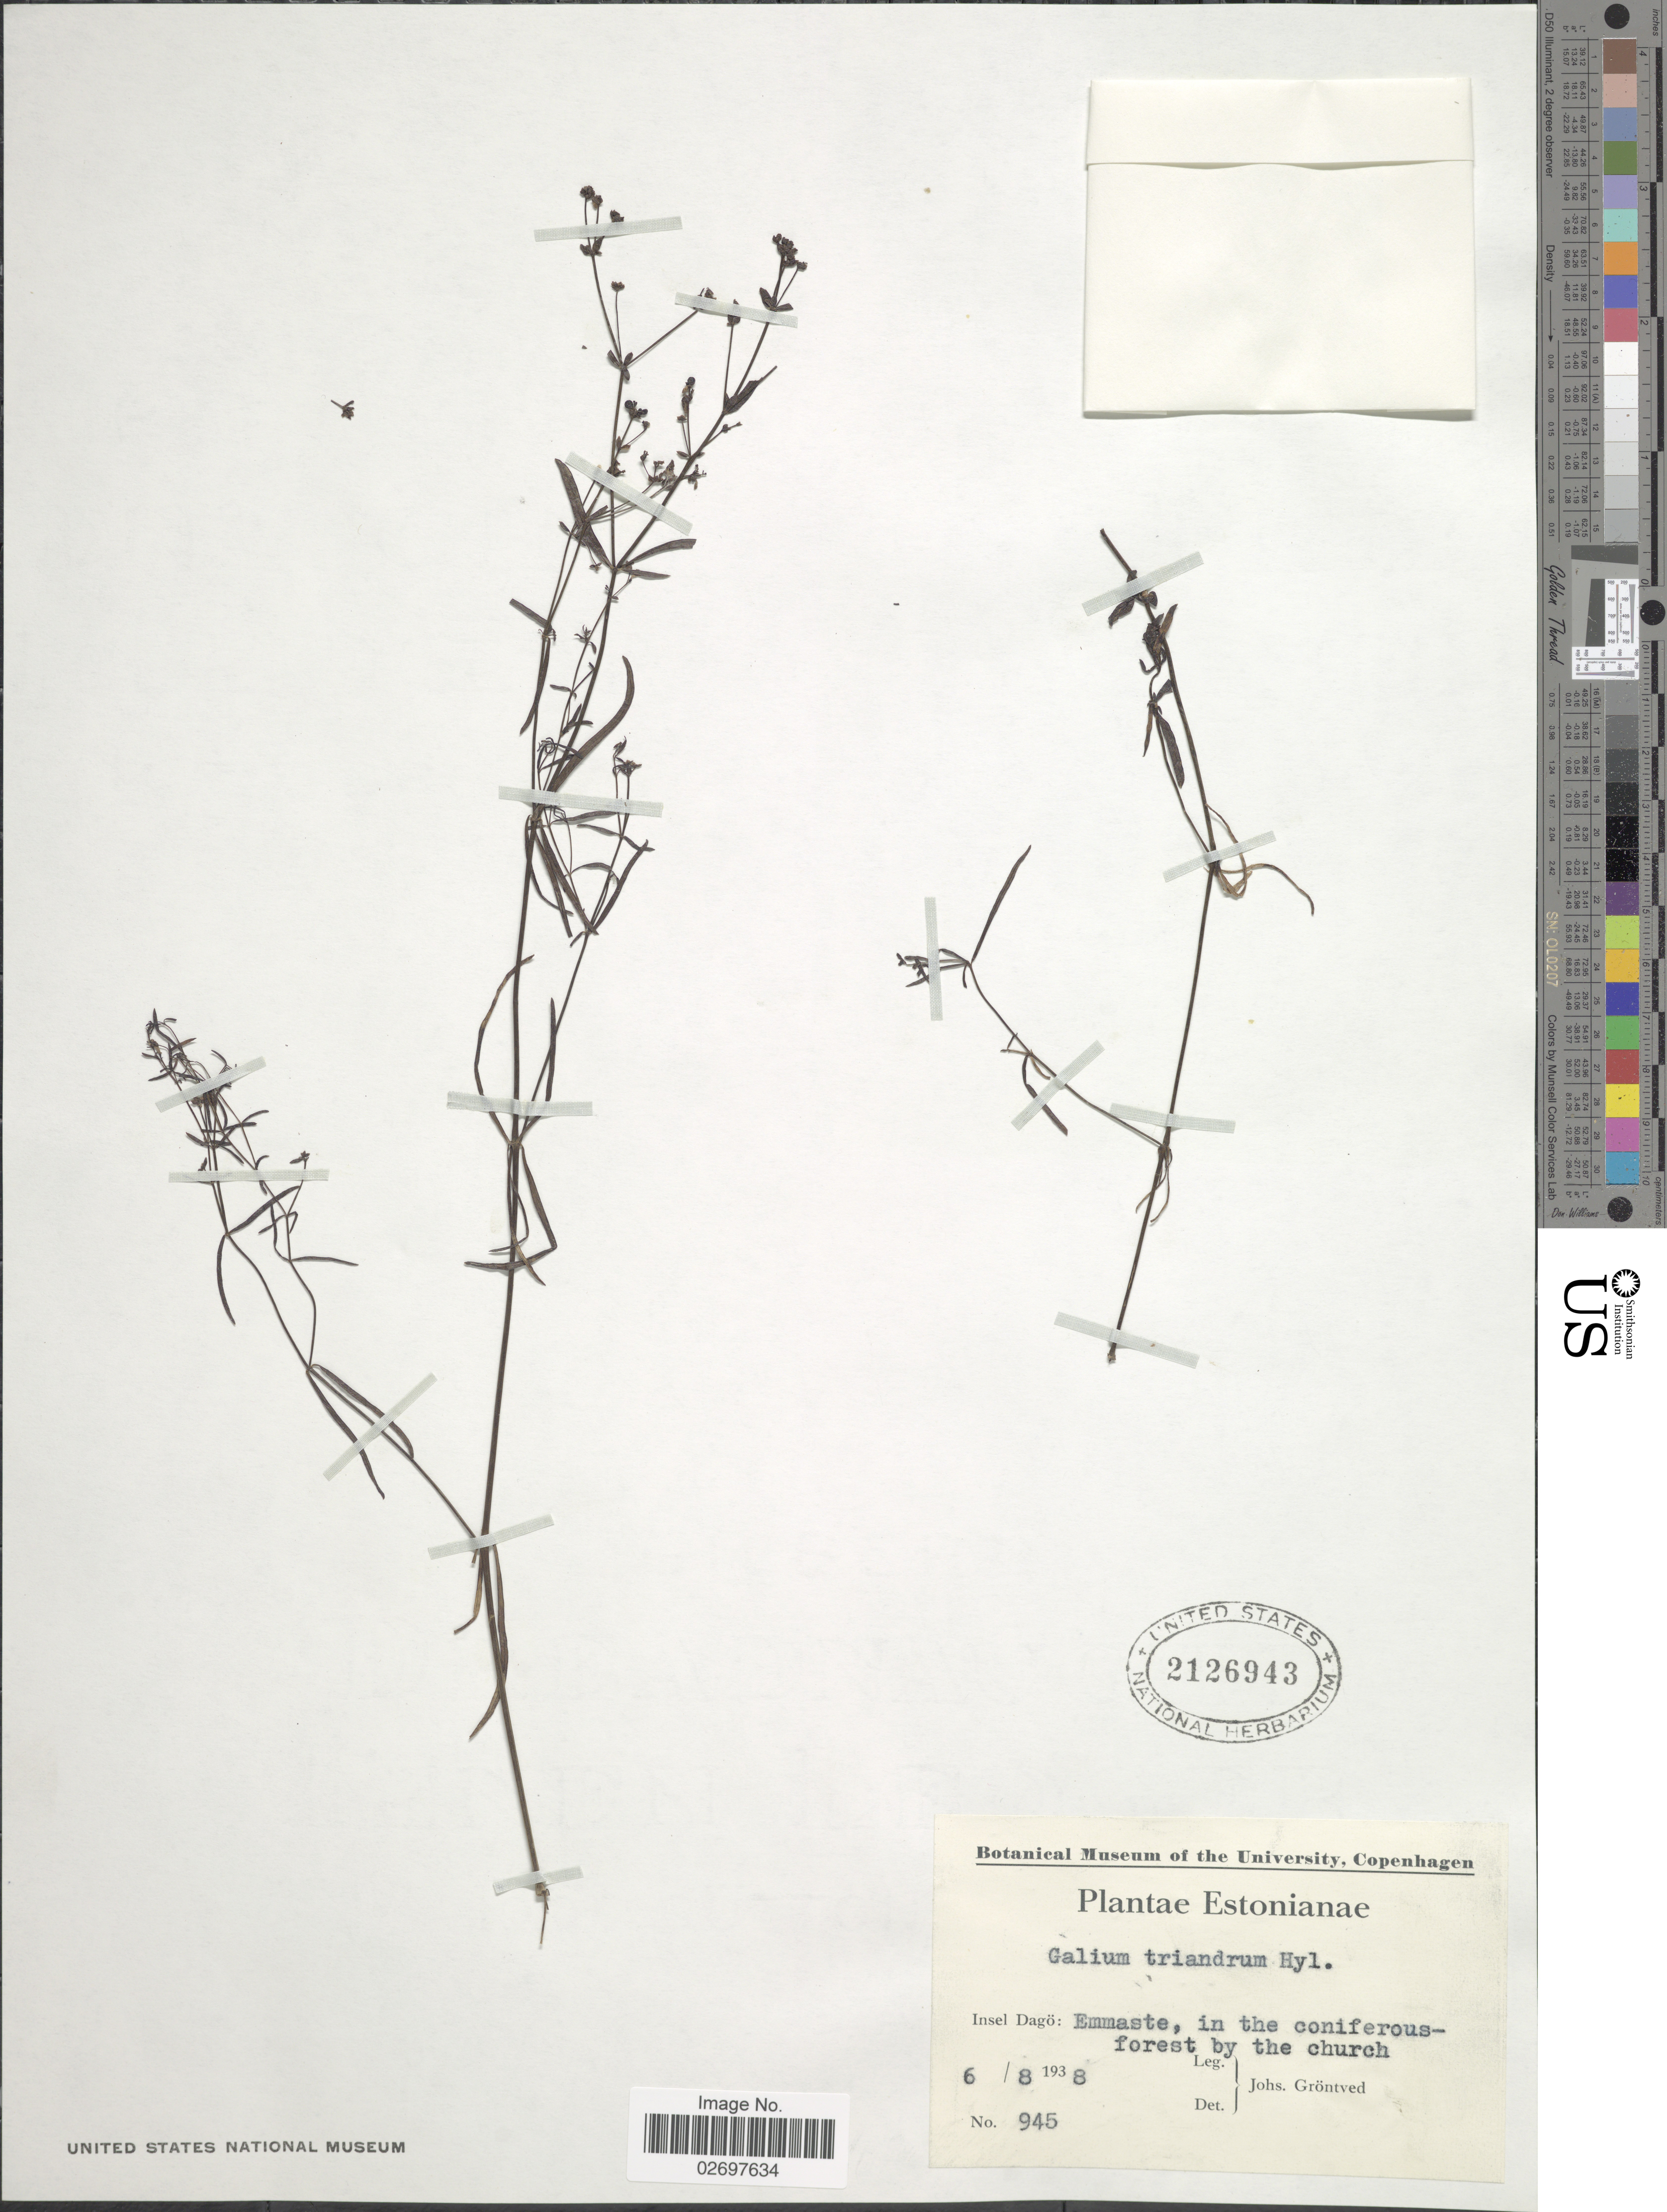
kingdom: Plantae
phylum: Tracheophyta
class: Magnoliopsida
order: Gentianales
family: Rubiaceae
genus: Galium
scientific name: Galium triandrum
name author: Hyl.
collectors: J. Gröntved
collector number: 945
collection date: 1938-08-06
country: Estonia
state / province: Hiiumaa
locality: Insel Dagö: Emmaste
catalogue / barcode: US 2126943